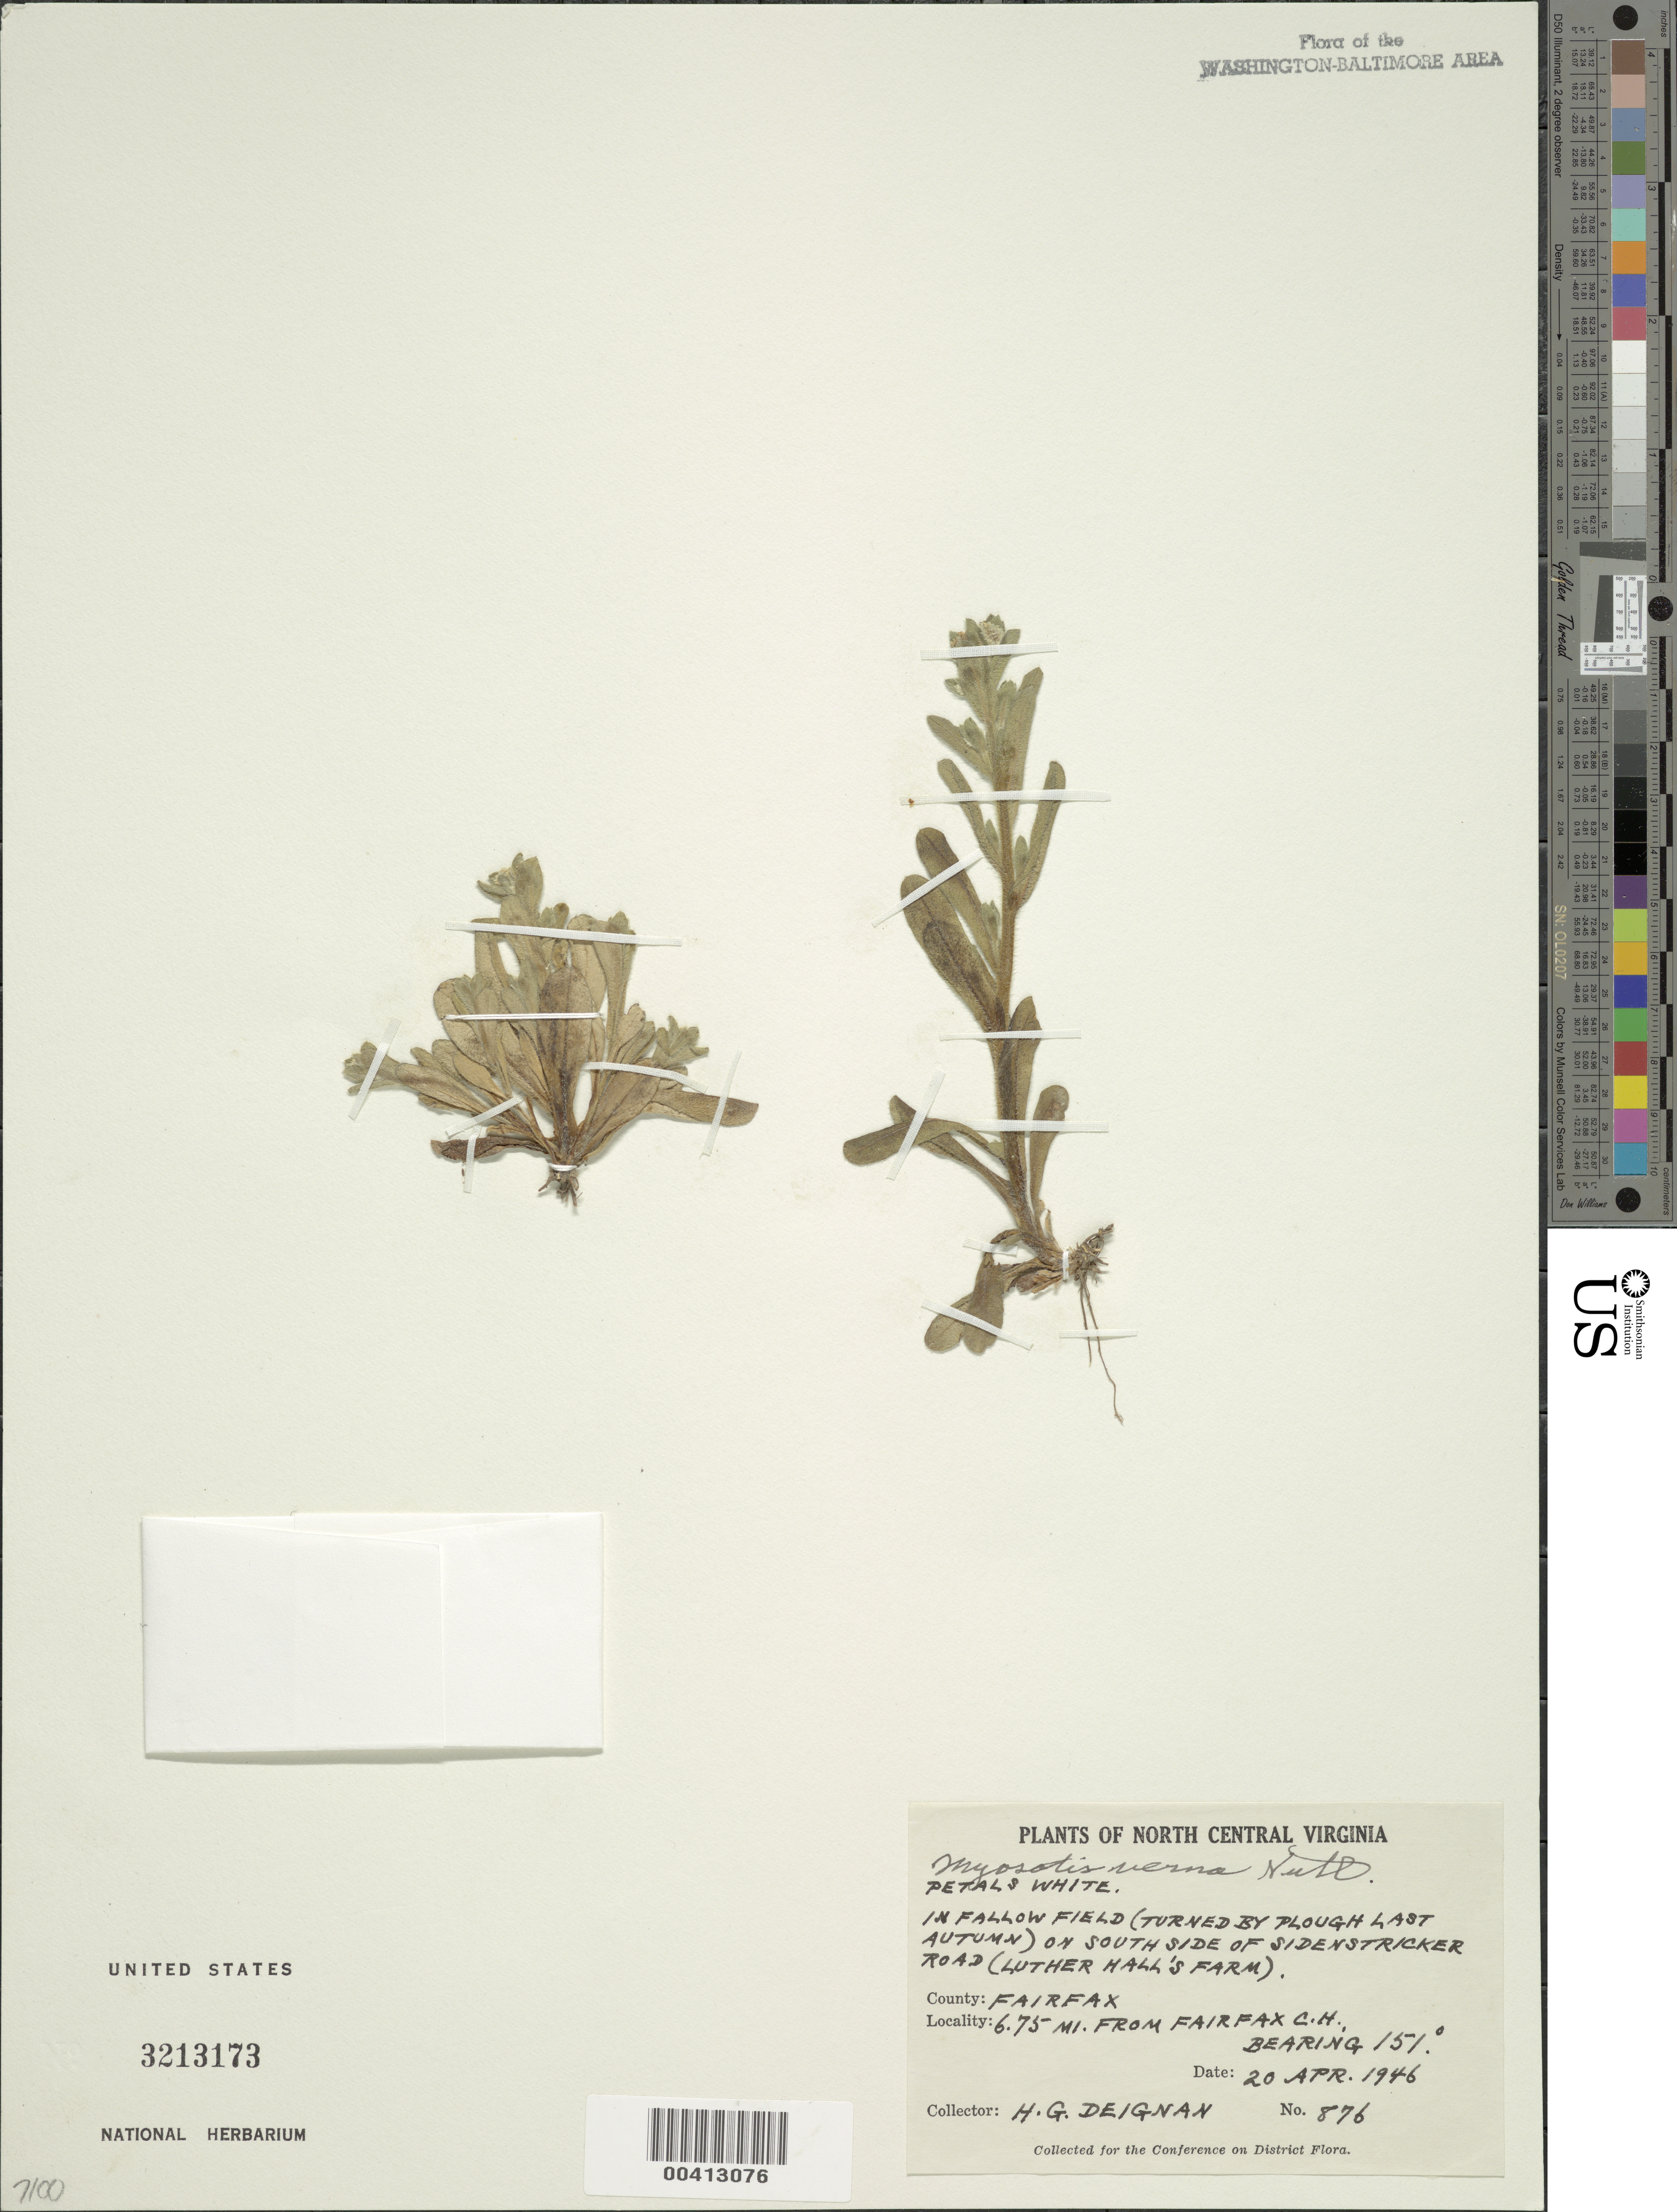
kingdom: Plantae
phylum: Tracheophyta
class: Magnoliopsida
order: Boraginales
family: Boraginaceae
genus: Myosotis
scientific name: Myosotis verna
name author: Nutt.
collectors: H. Deignan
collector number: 876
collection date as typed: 20 Apr 1946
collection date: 1946-04-20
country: United States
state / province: Virginia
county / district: Fairfax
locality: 6.75 mi. from Fairfax County Courthouse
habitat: In fallow field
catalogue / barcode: US 3213173